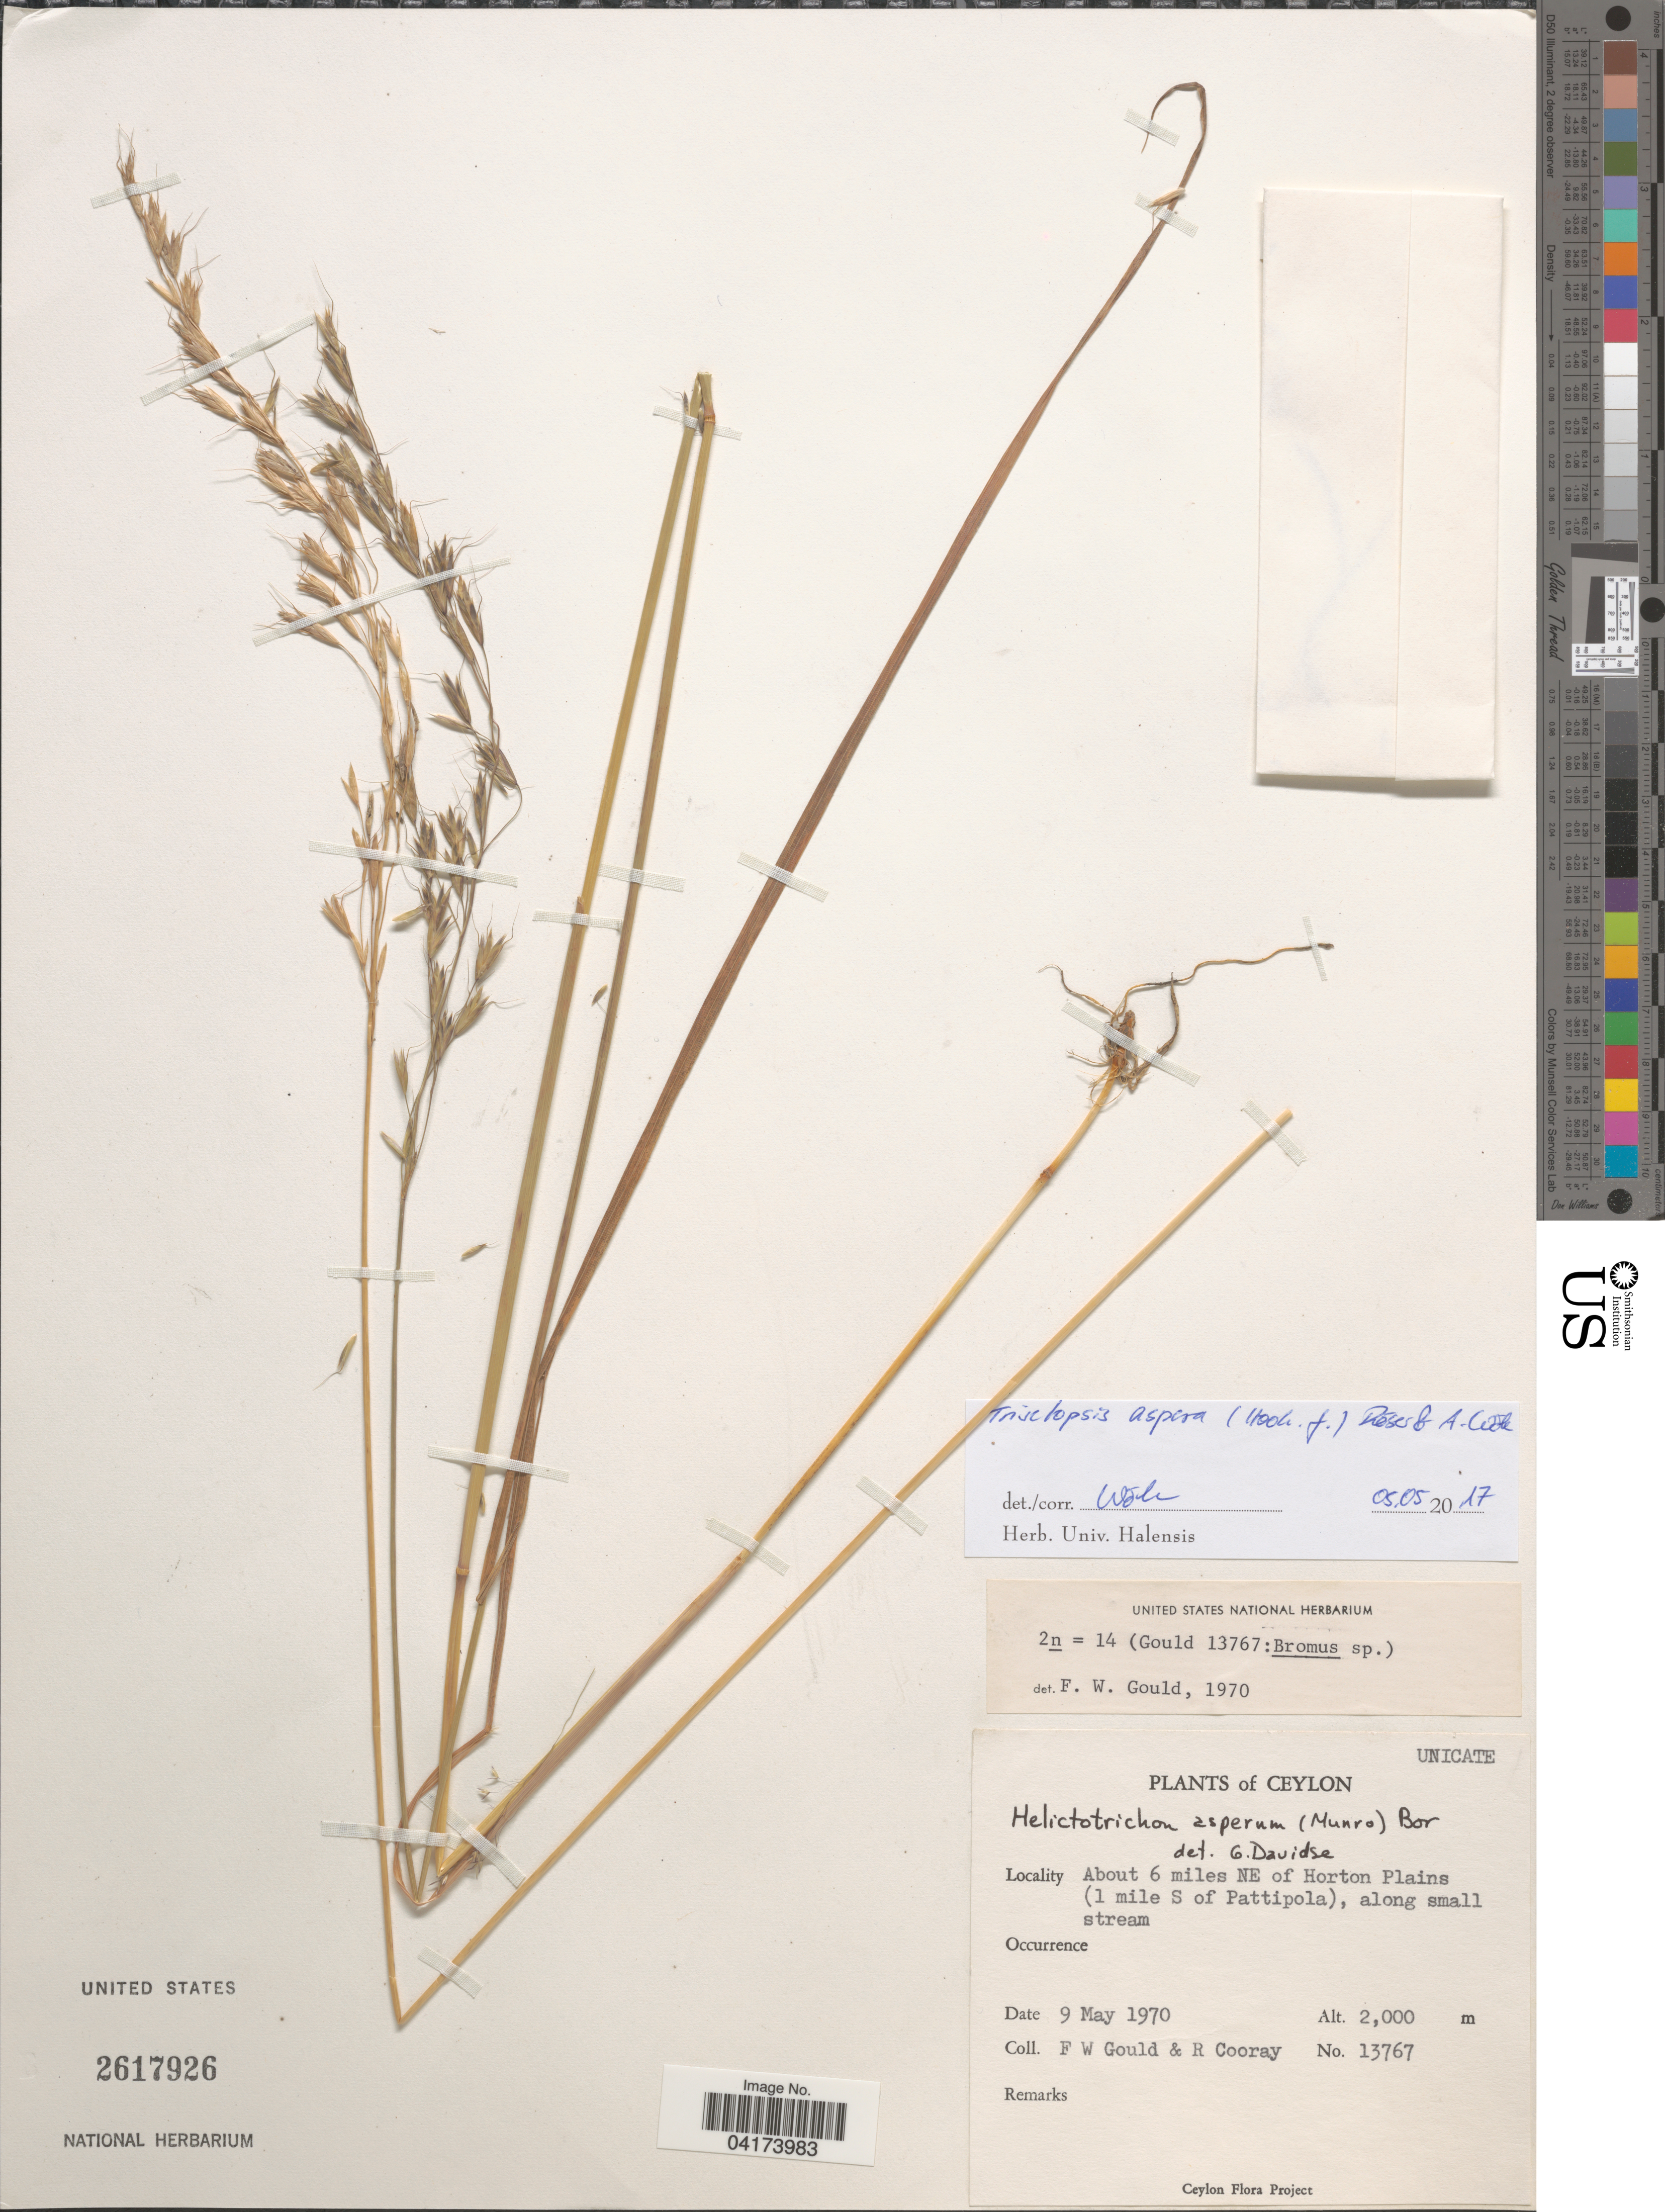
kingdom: Plantae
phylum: Tracheophyta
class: Liliopsida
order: Poales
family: Poaceae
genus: Trisetopsis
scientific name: Trisetopsis aspera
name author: (Thwaites ex Munro) Röser & Wölk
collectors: F. W. Gould & R. Cooray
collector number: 13767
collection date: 1970-05-09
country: Sri Lanka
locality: Ceylon. About 6 miles NE of Horton Plains (1 mile S of Pattipola), along small stream.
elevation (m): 2000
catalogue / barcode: US 2617926